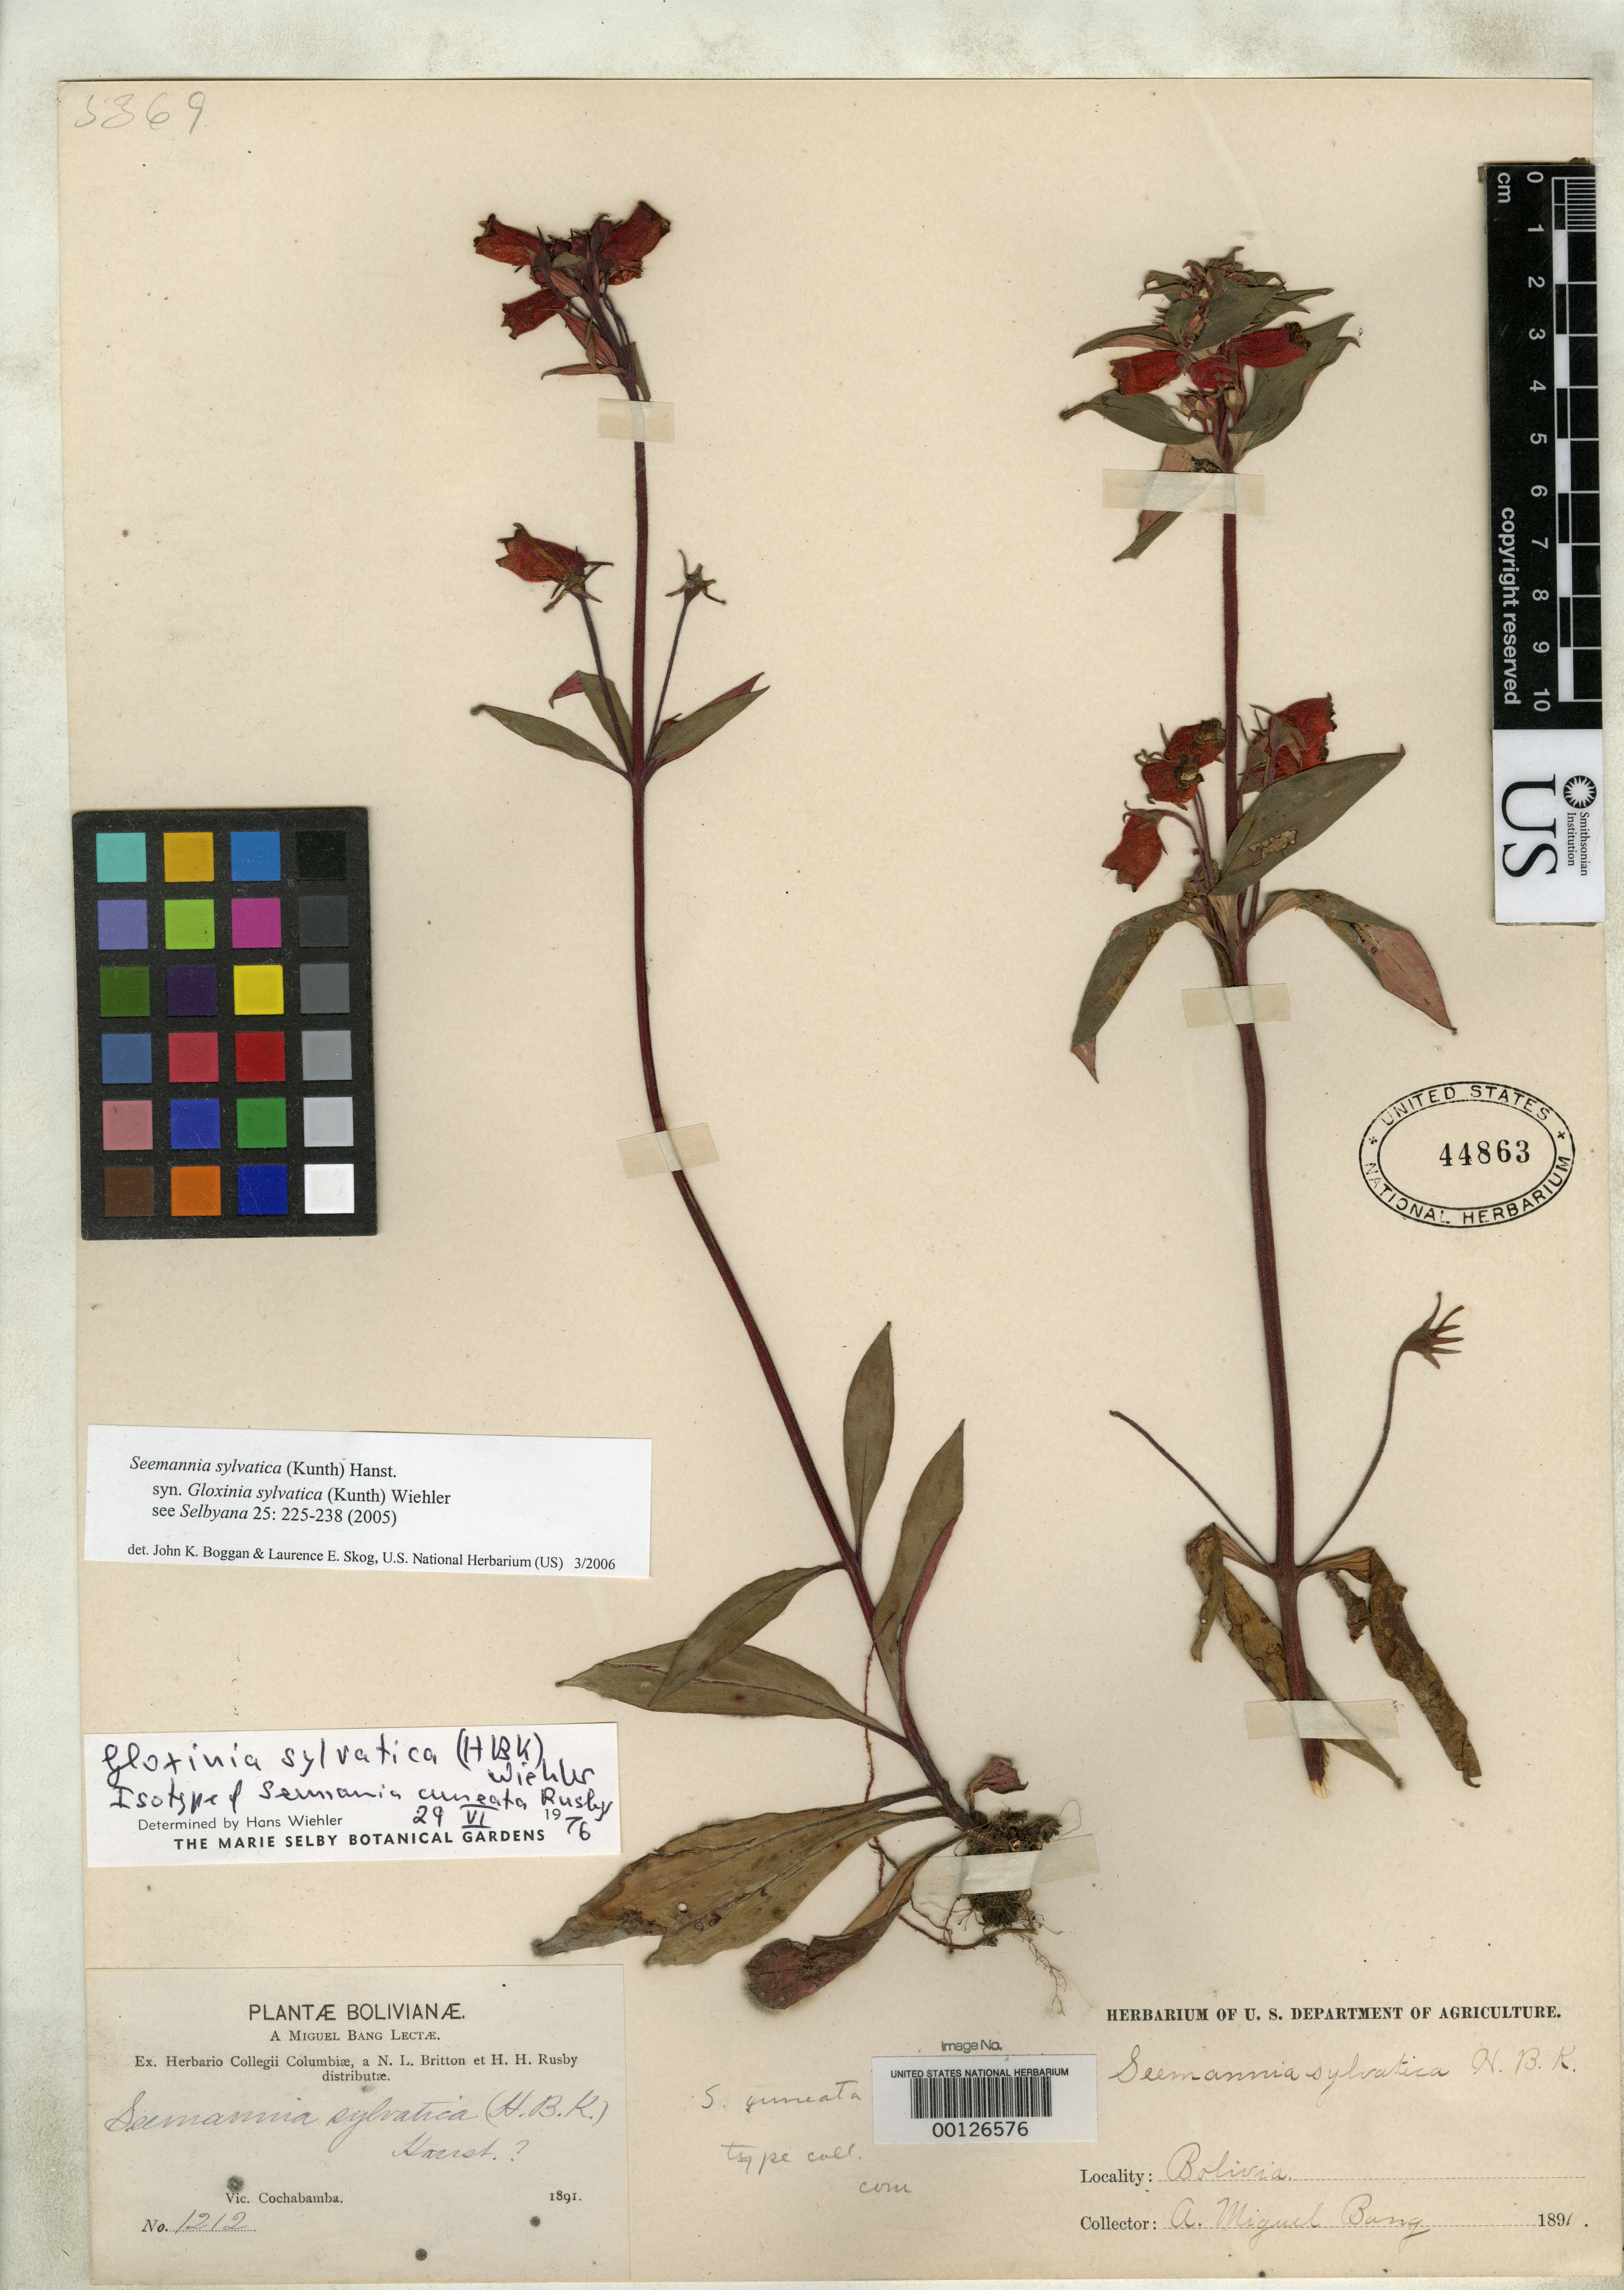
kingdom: Plantae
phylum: Tracheophyta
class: Magnoliopsida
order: Lamiales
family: Gesneriaceae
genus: Seemannia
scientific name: Seemannia cuneata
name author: Rusby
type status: Isotype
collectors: M. Bang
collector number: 1212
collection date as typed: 1891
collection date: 1891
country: Bolivia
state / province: Cochabamba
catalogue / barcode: US 44863